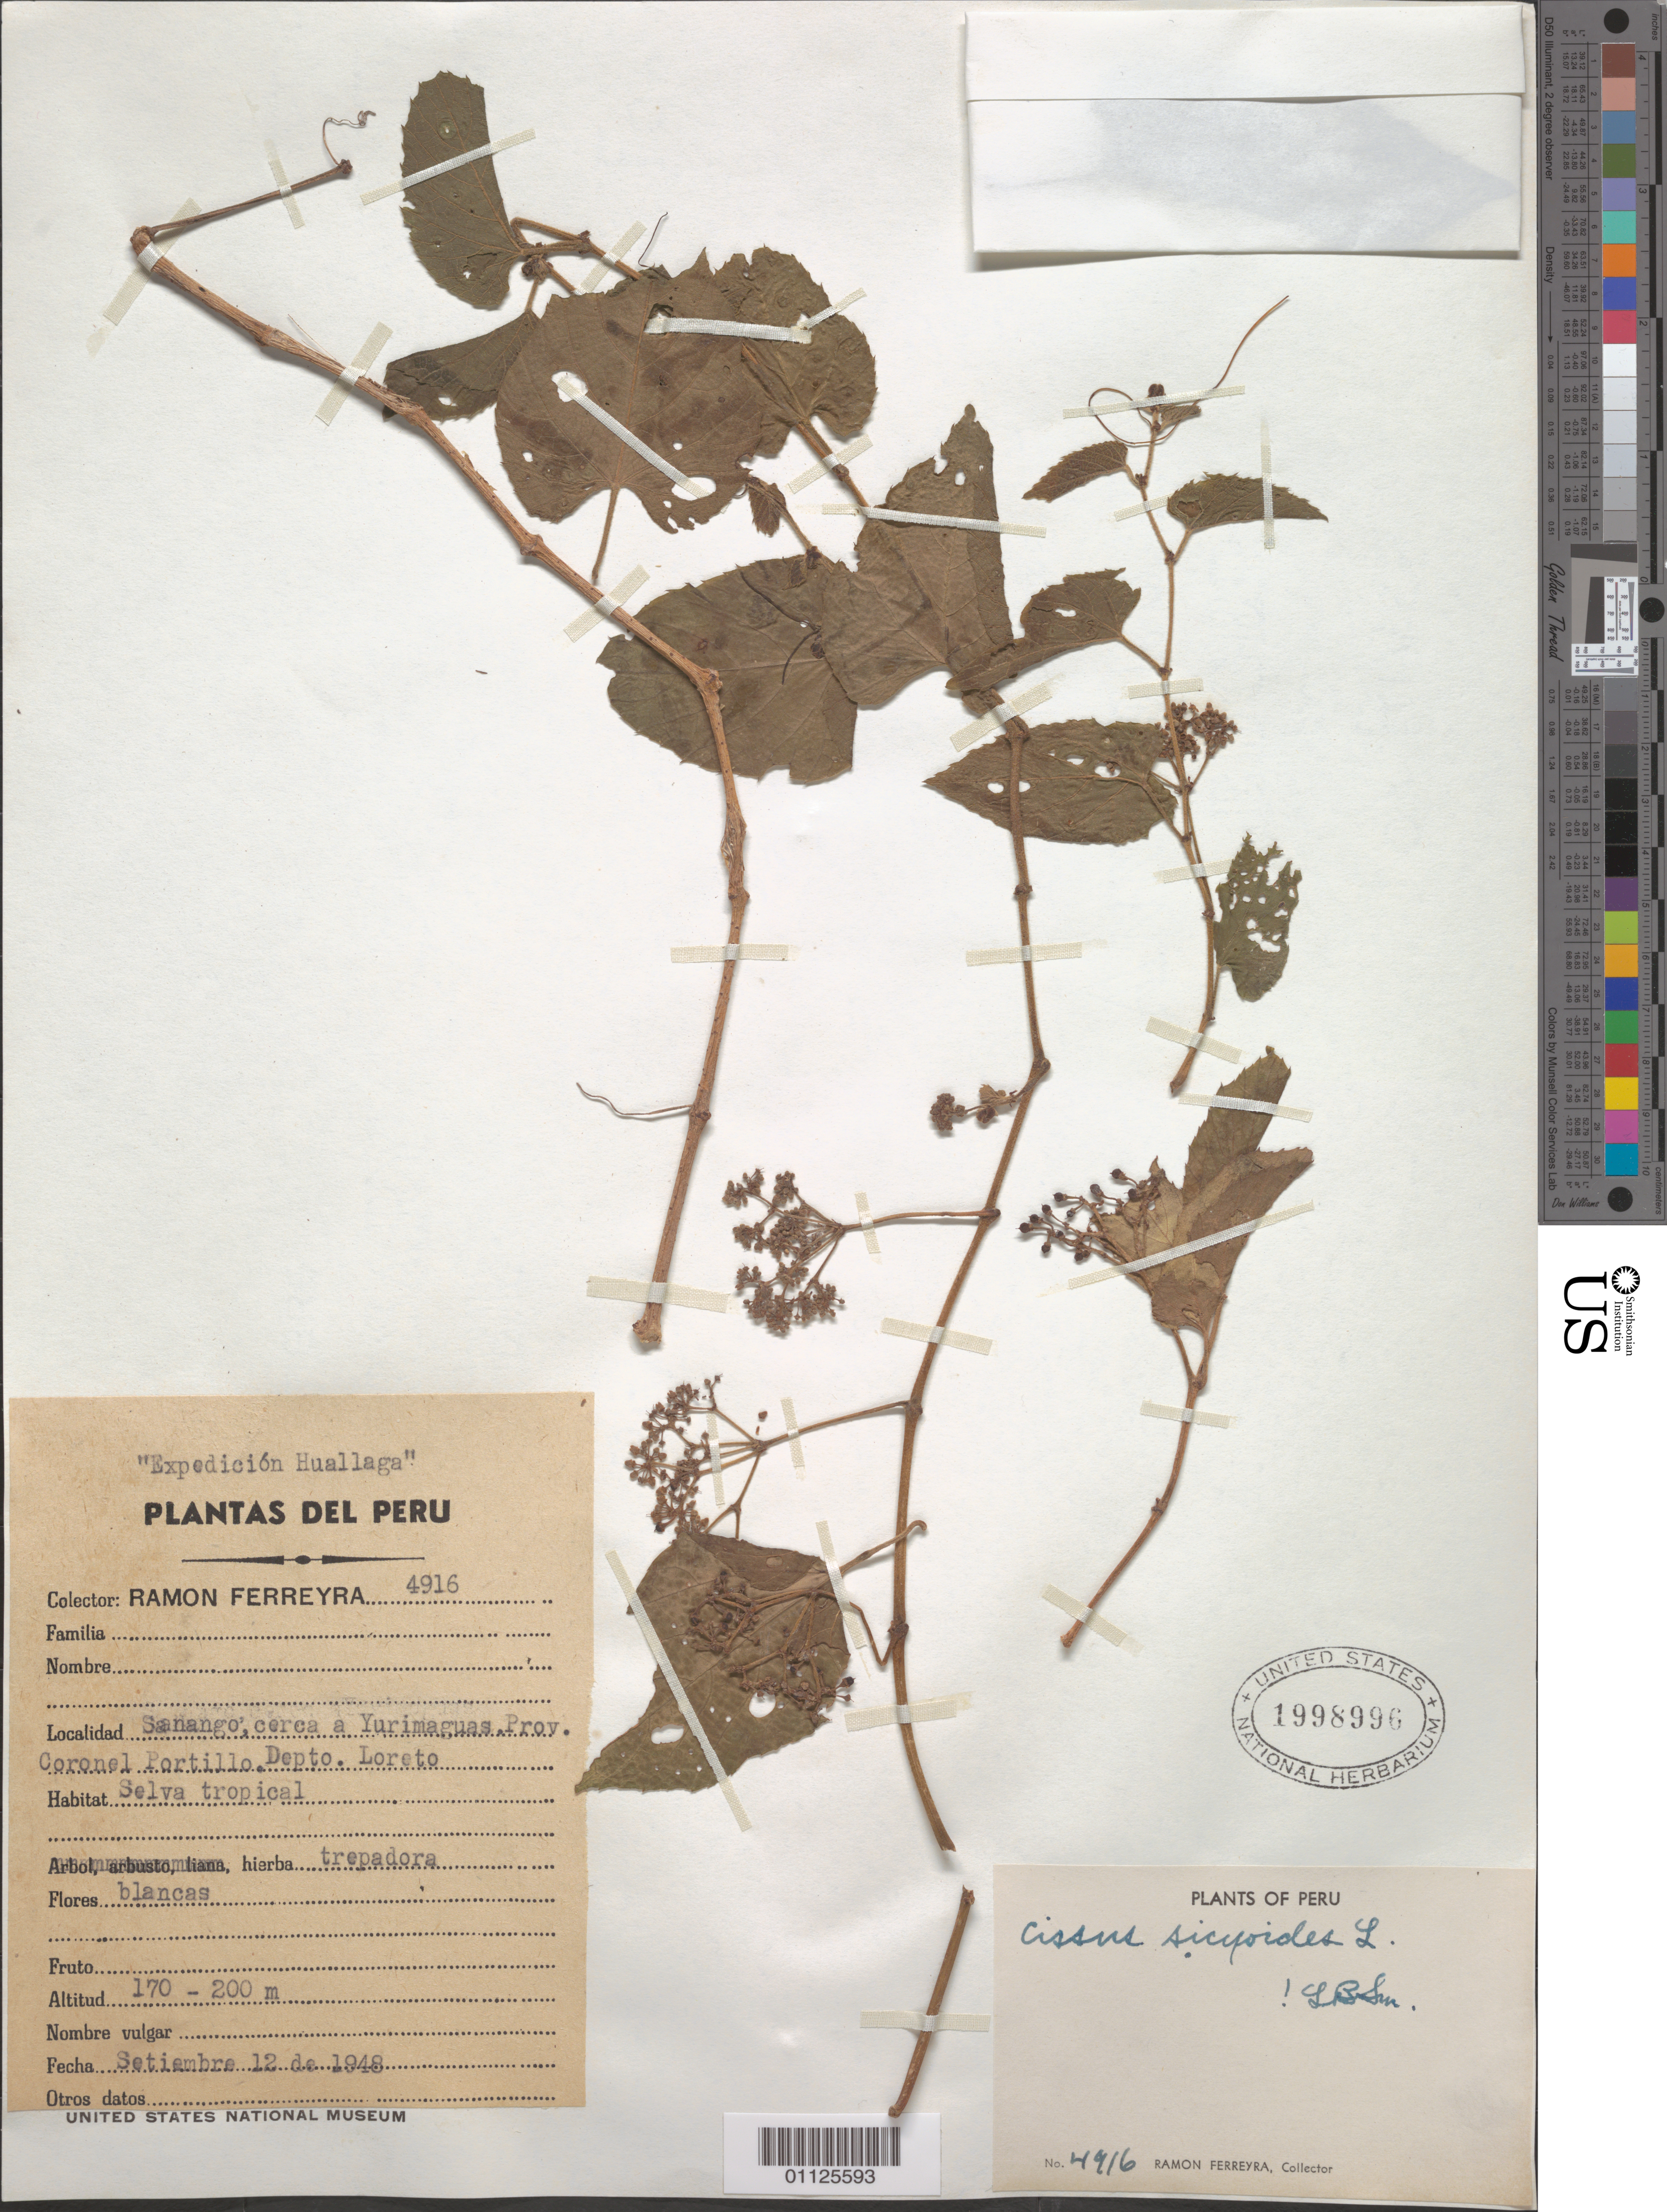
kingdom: Plantae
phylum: Tracheophyta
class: Magnoliopsida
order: Vitales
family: Vitaceae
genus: Cissus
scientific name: Cissus verticillata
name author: (L.) Nicolson & C.E. Jarvis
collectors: R. A. Ferreyra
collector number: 4916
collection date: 1948-09-12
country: Peru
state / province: Loreto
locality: Sanango, cerca a Yurimaguas, Prov. Coronel Portillo.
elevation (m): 170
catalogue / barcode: US 1998996